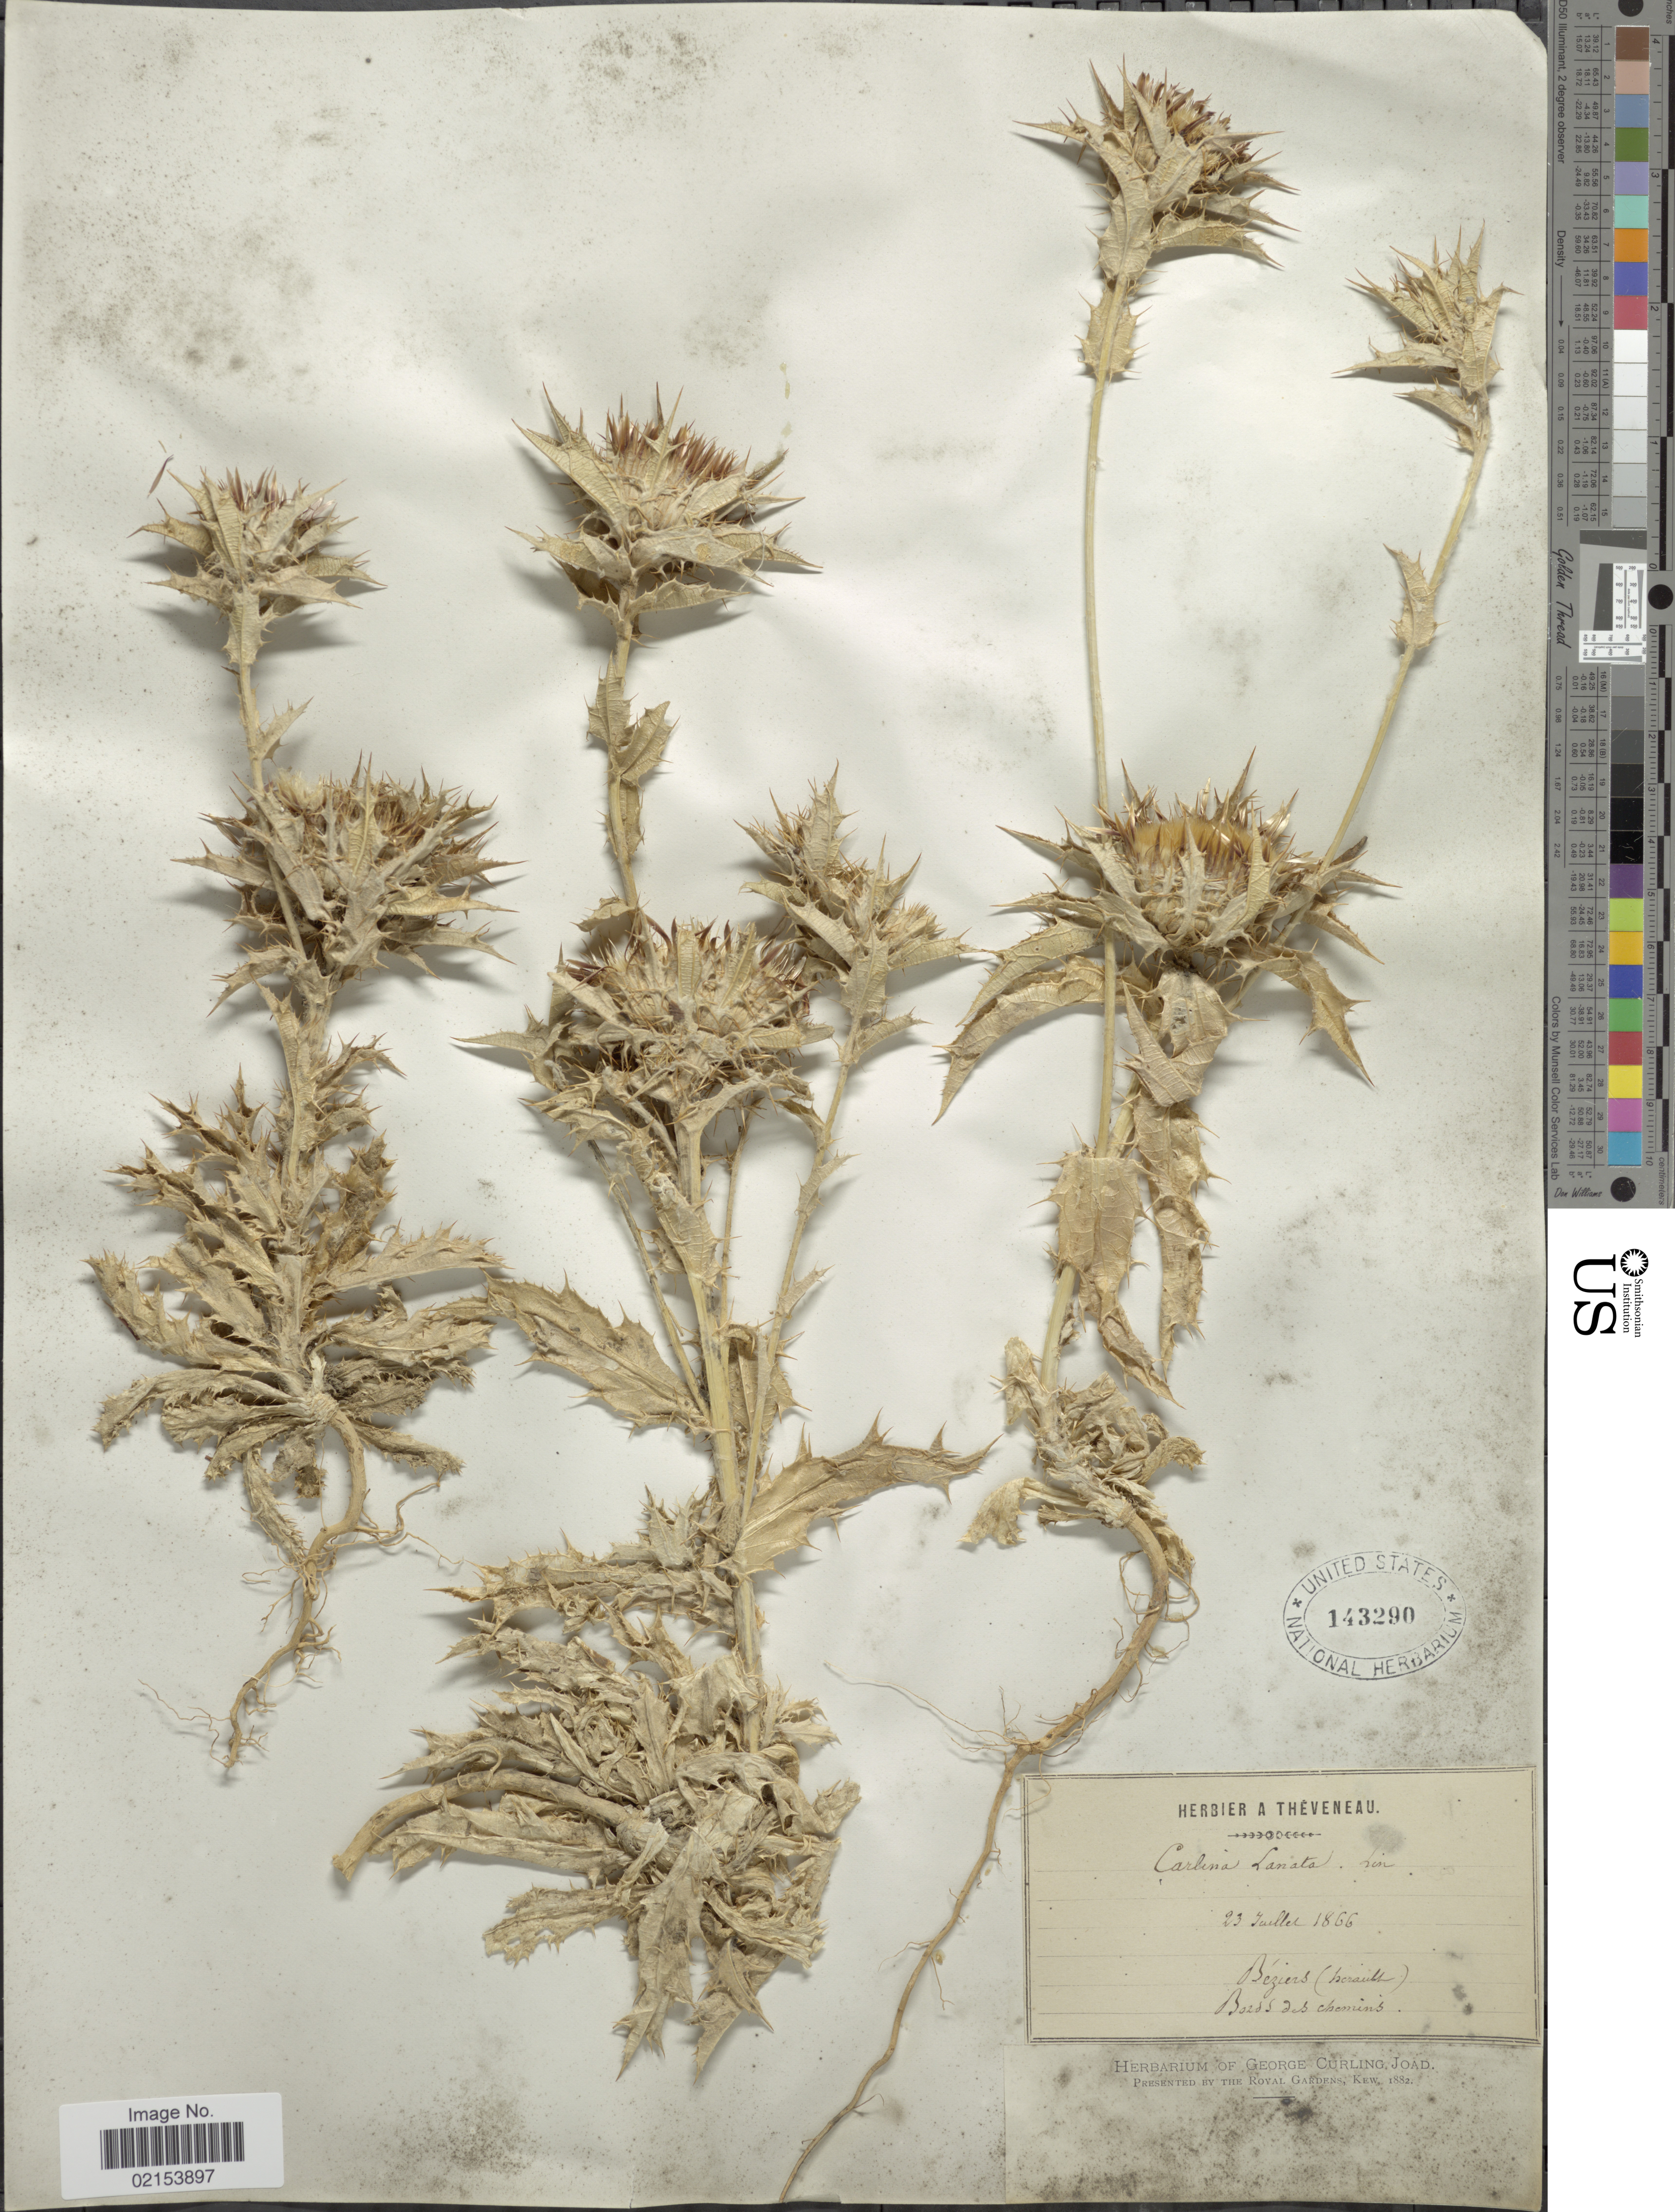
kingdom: Plantae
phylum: Tracheophyta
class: Magnoliopsida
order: Asterales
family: Asteraceae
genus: Carlina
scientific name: Carlina lanata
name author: L.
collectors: ex herb. A. Theveneau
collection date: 1866-07-23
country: France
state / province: Occitanie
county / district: Hérault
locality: Béziers (herault) bords des chemins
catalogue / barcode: US 143290